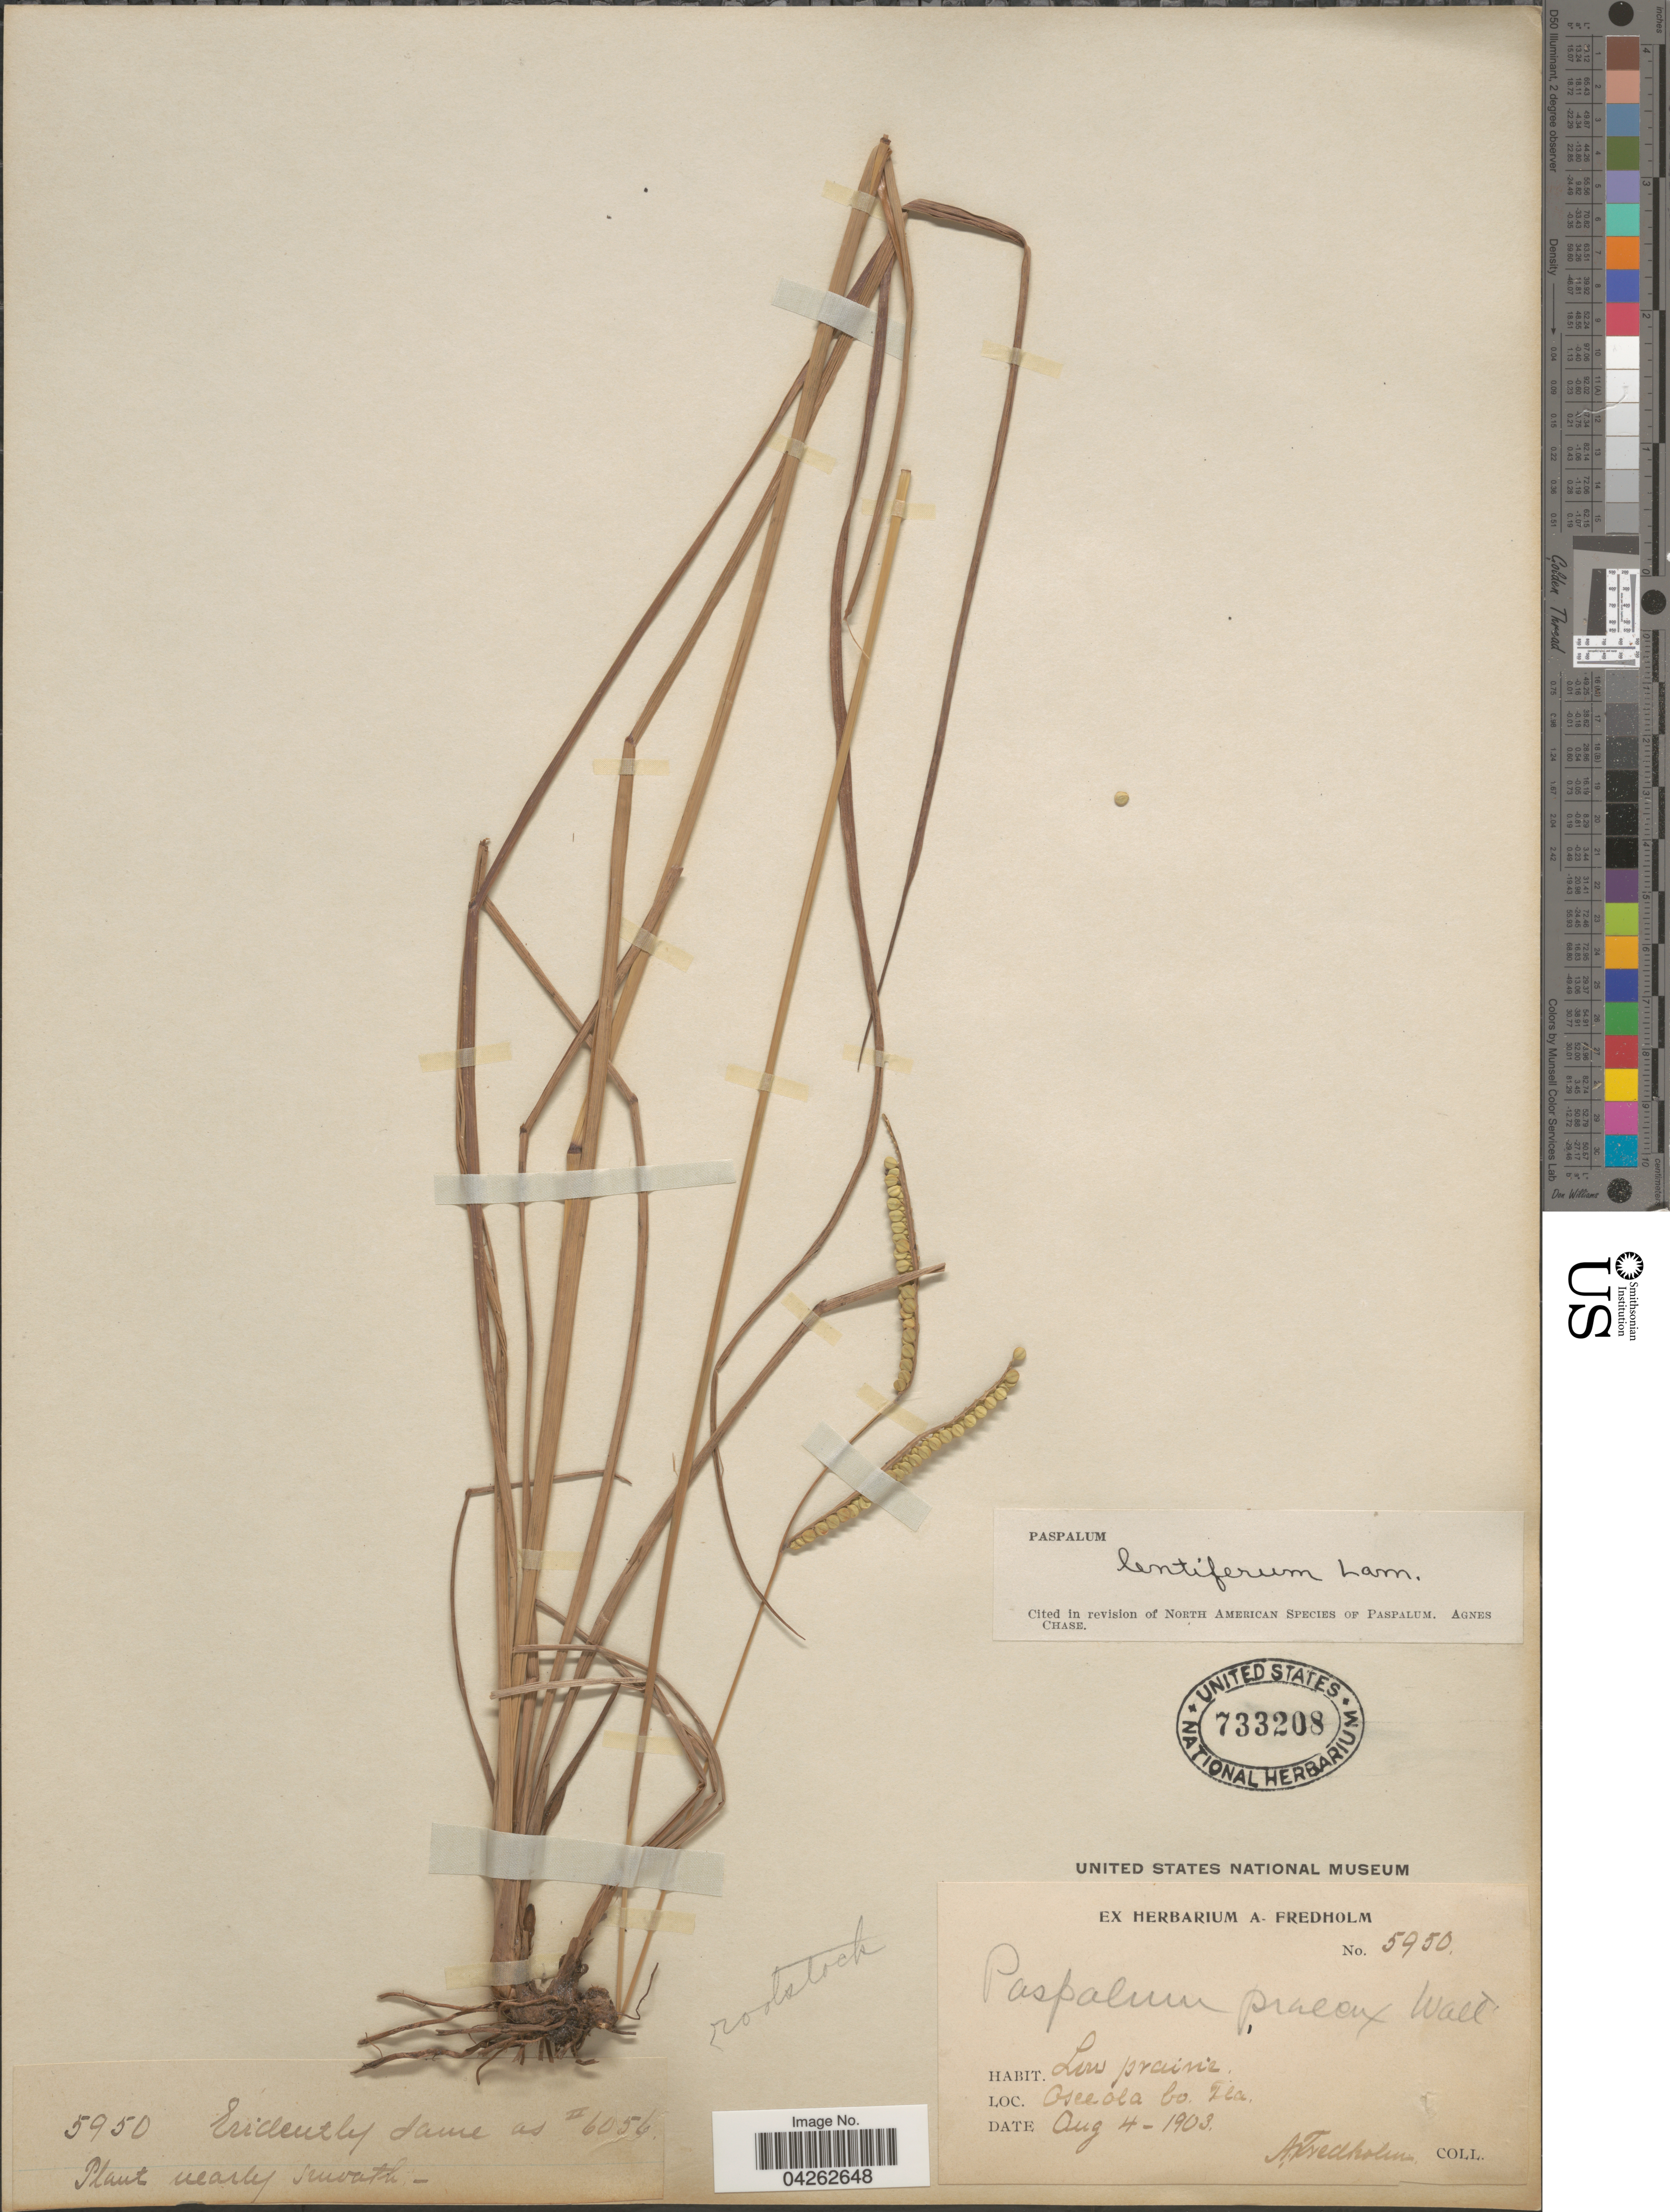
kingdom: Plantae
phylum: Tracheophyta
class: Liliopsida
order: Poales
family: Poaceae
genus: Paspalum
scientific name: Paspalum lentiferum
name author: Lam.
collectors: A. Fredholm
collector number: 5950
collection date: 1903-08-04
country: United States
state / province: Florida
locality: Osceola Co.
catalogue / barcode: US 733208